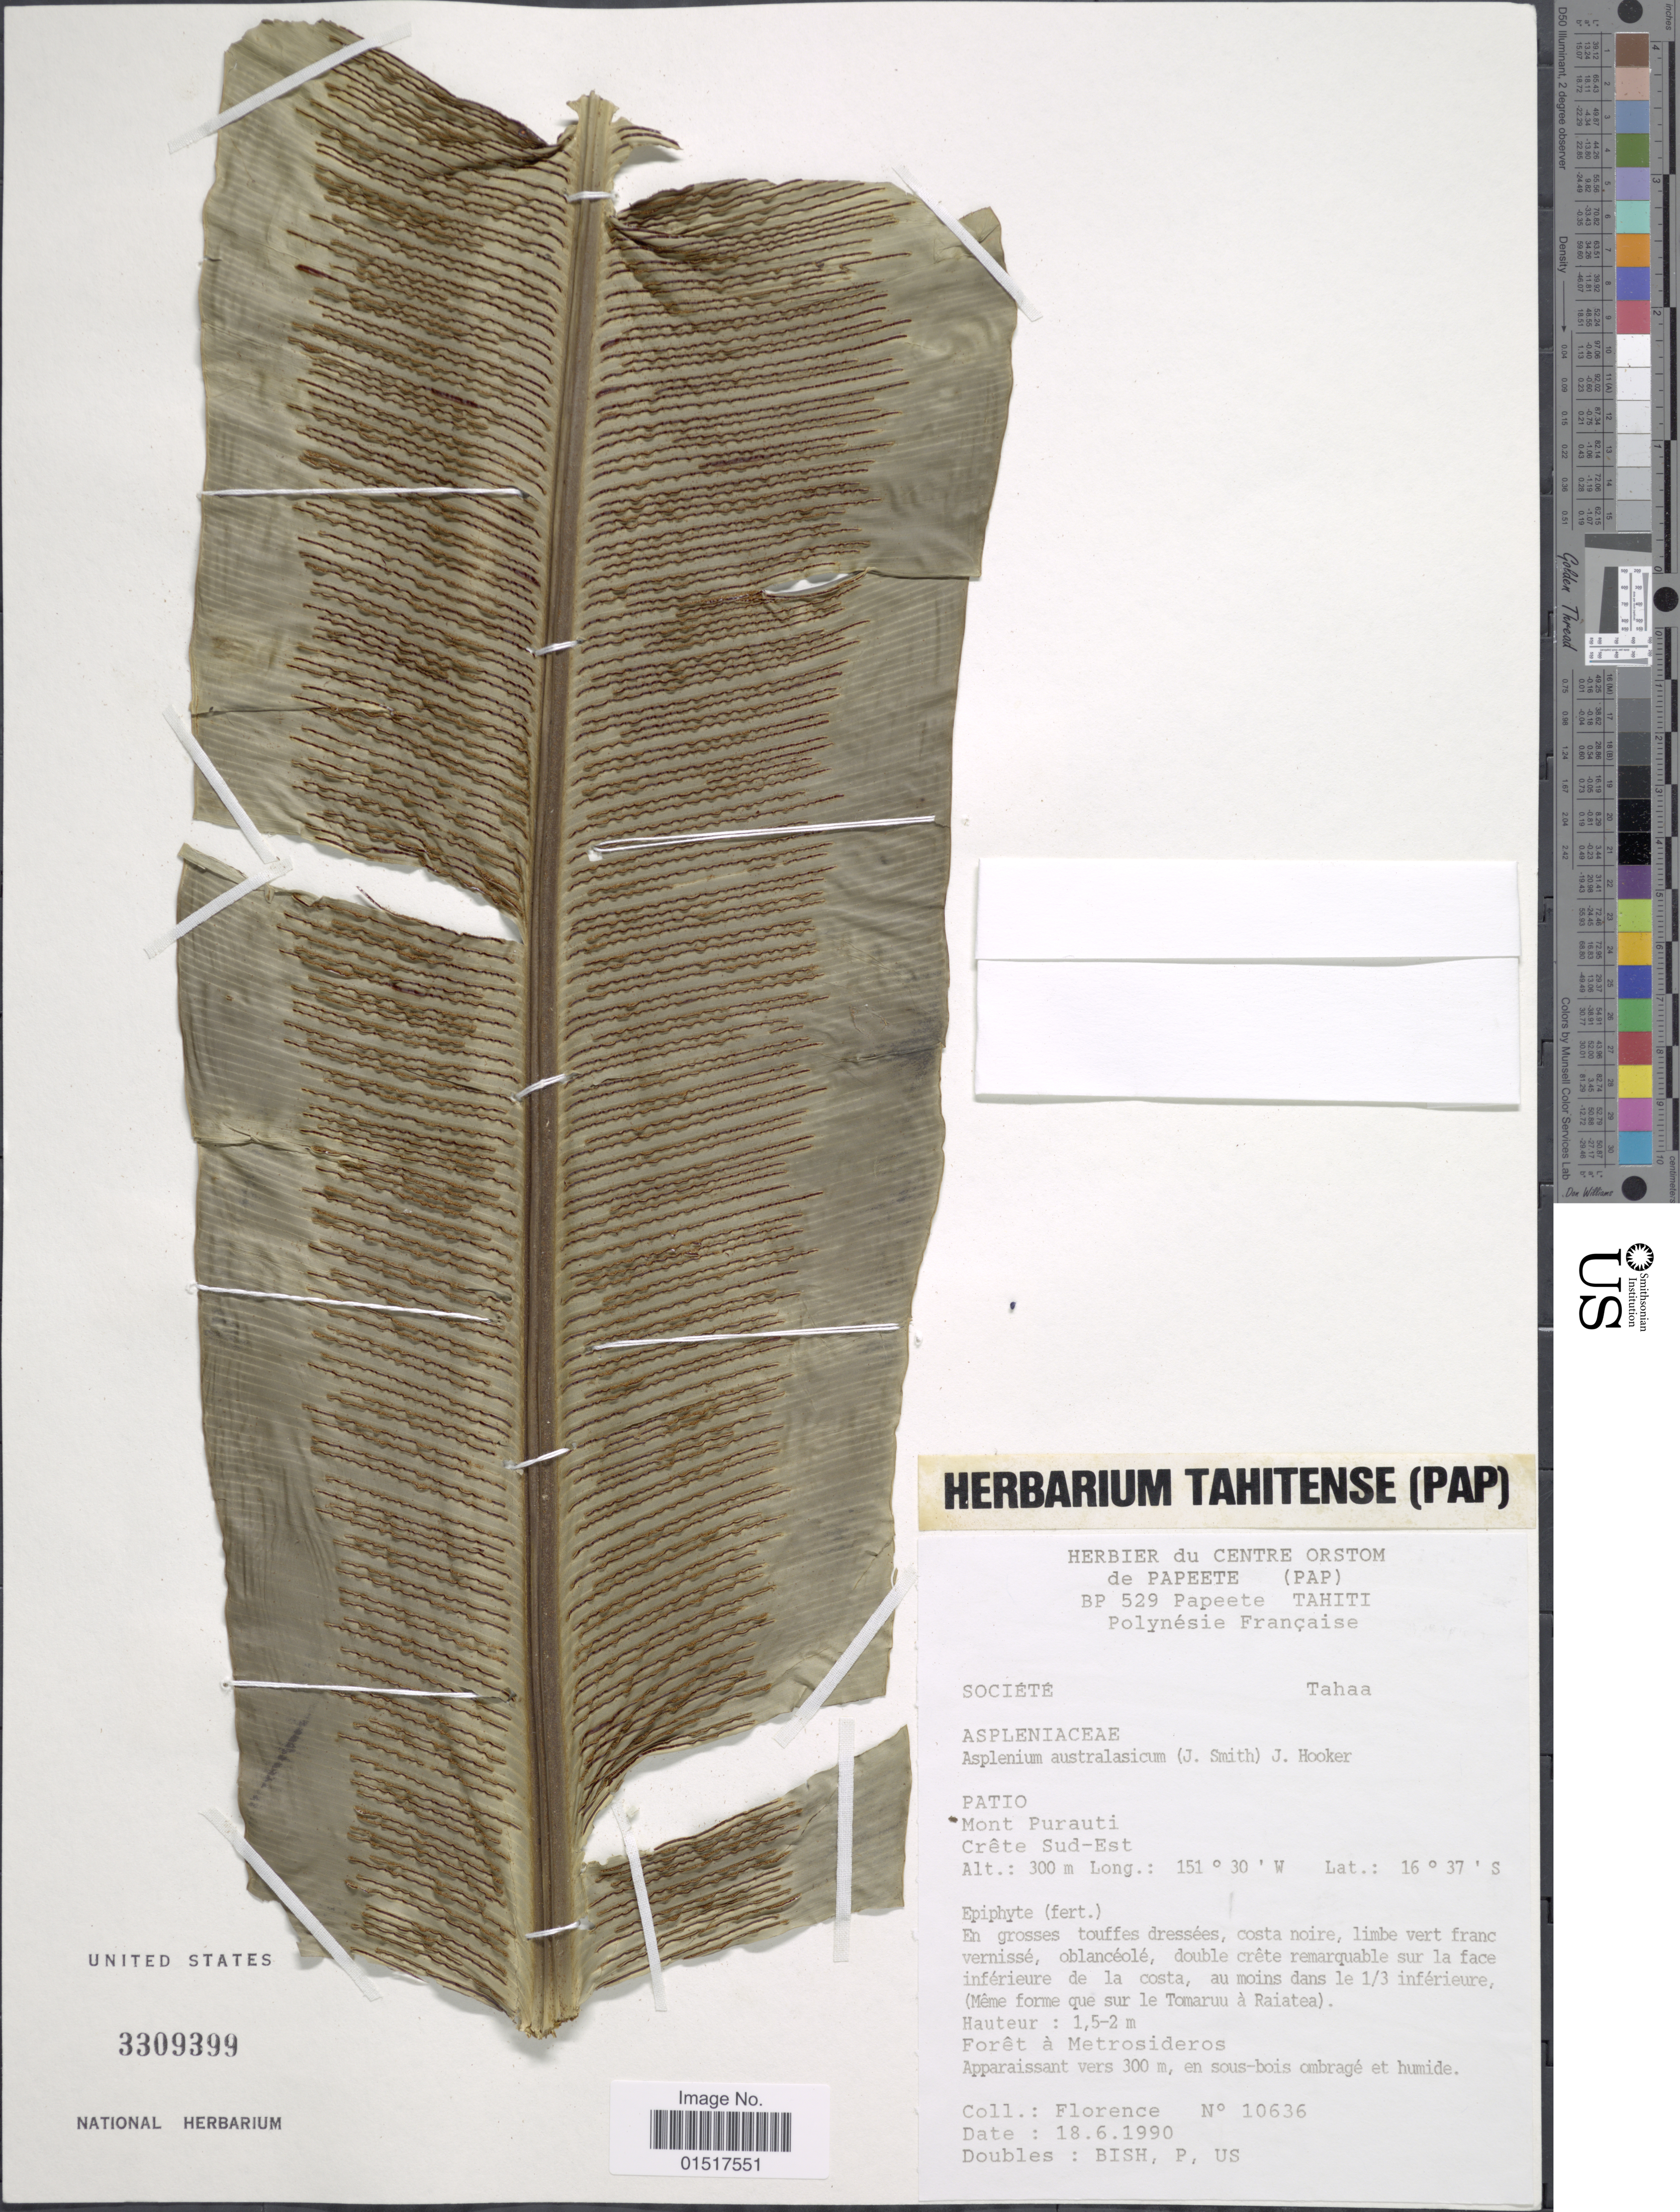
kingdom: Plantae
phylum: Tracheophyta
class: Polypodiopsida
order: Polypodiales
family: Aspleniaceae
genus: Asplenium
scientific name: Asplenium australasicum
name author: (Sm.) Hook.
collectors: -. Florence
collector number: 10636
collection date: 1990-06-18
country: French Polynesia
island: Tahaa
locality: Société, Tahaa. Patio. Mont Purauti. Crête Sud-Est.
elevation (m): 300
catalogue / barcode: US 3309399